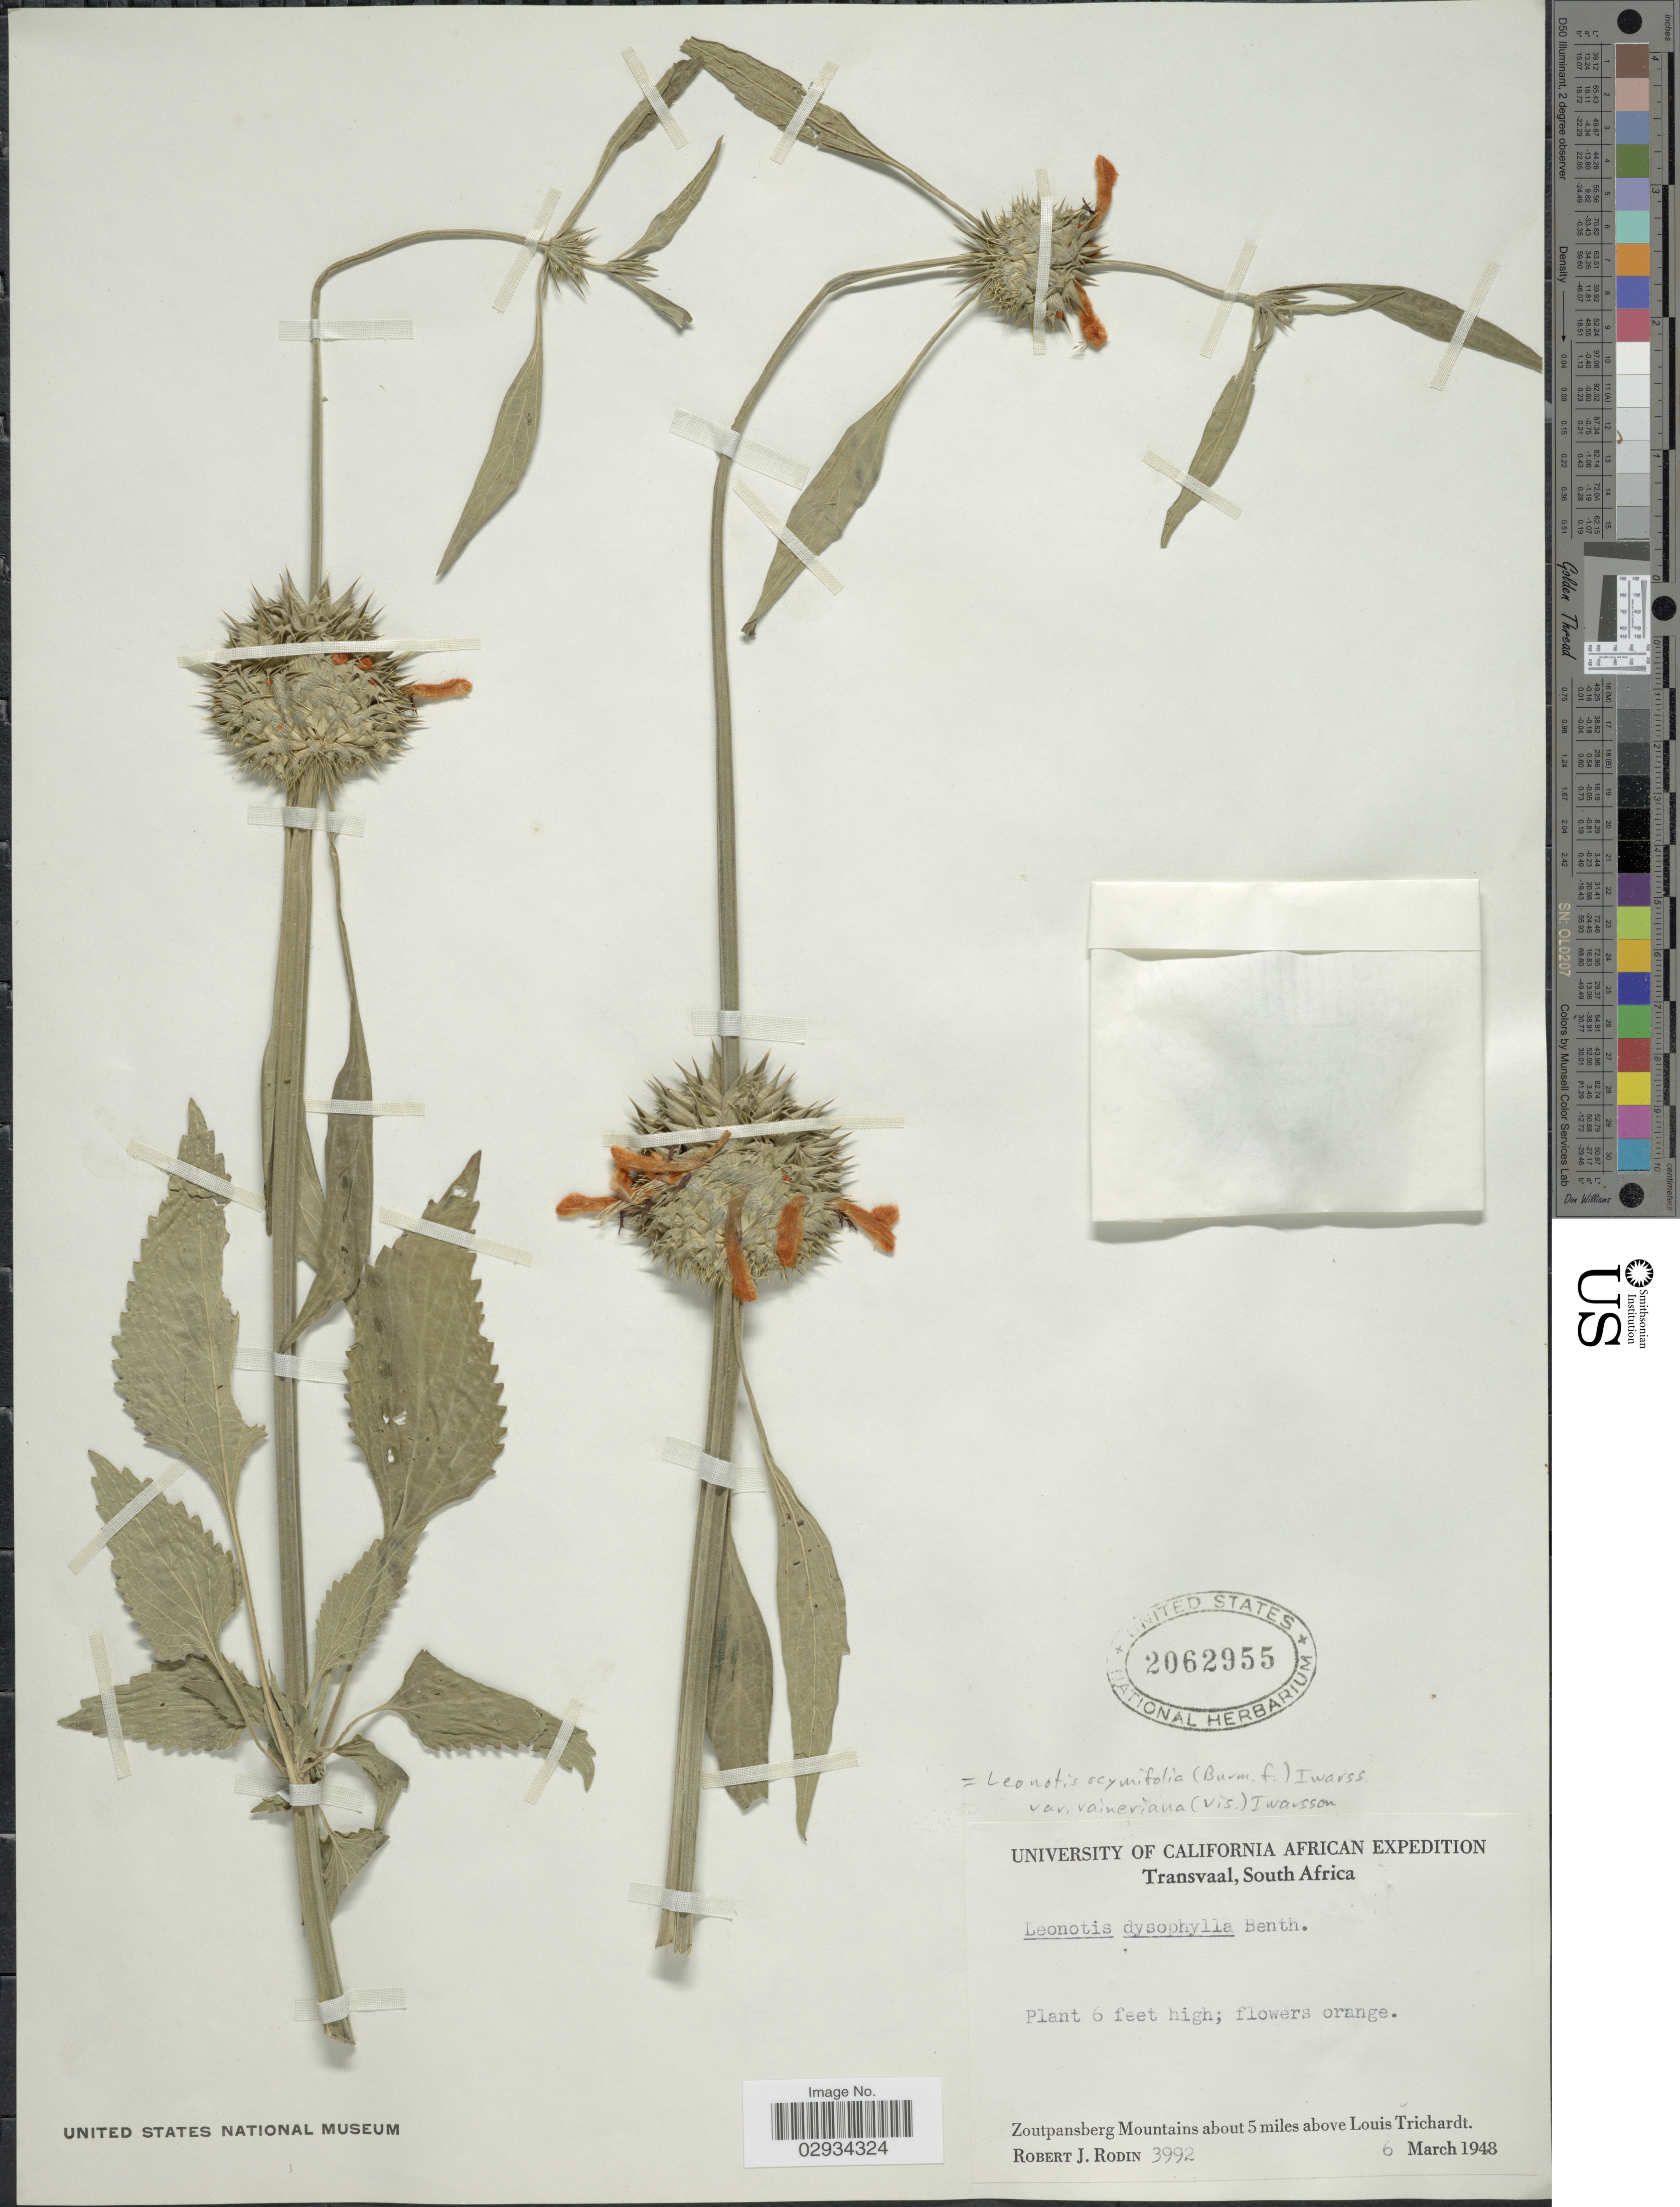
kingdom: Plantae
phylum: Tracheophyta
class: Magnoliopsida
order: Lamiales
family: Lamiaceae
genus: Leonotis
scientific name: Leonotis ocymifolia var. raineriana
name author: Iwarsson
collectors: R. J. Rodin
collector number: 3992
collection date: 1948-03-06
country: South Africa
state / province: Limpopo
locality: Transvaal. Zoutpansberg Mountains about 5 miles above Louis Trichardt.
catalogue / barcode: US 2062955